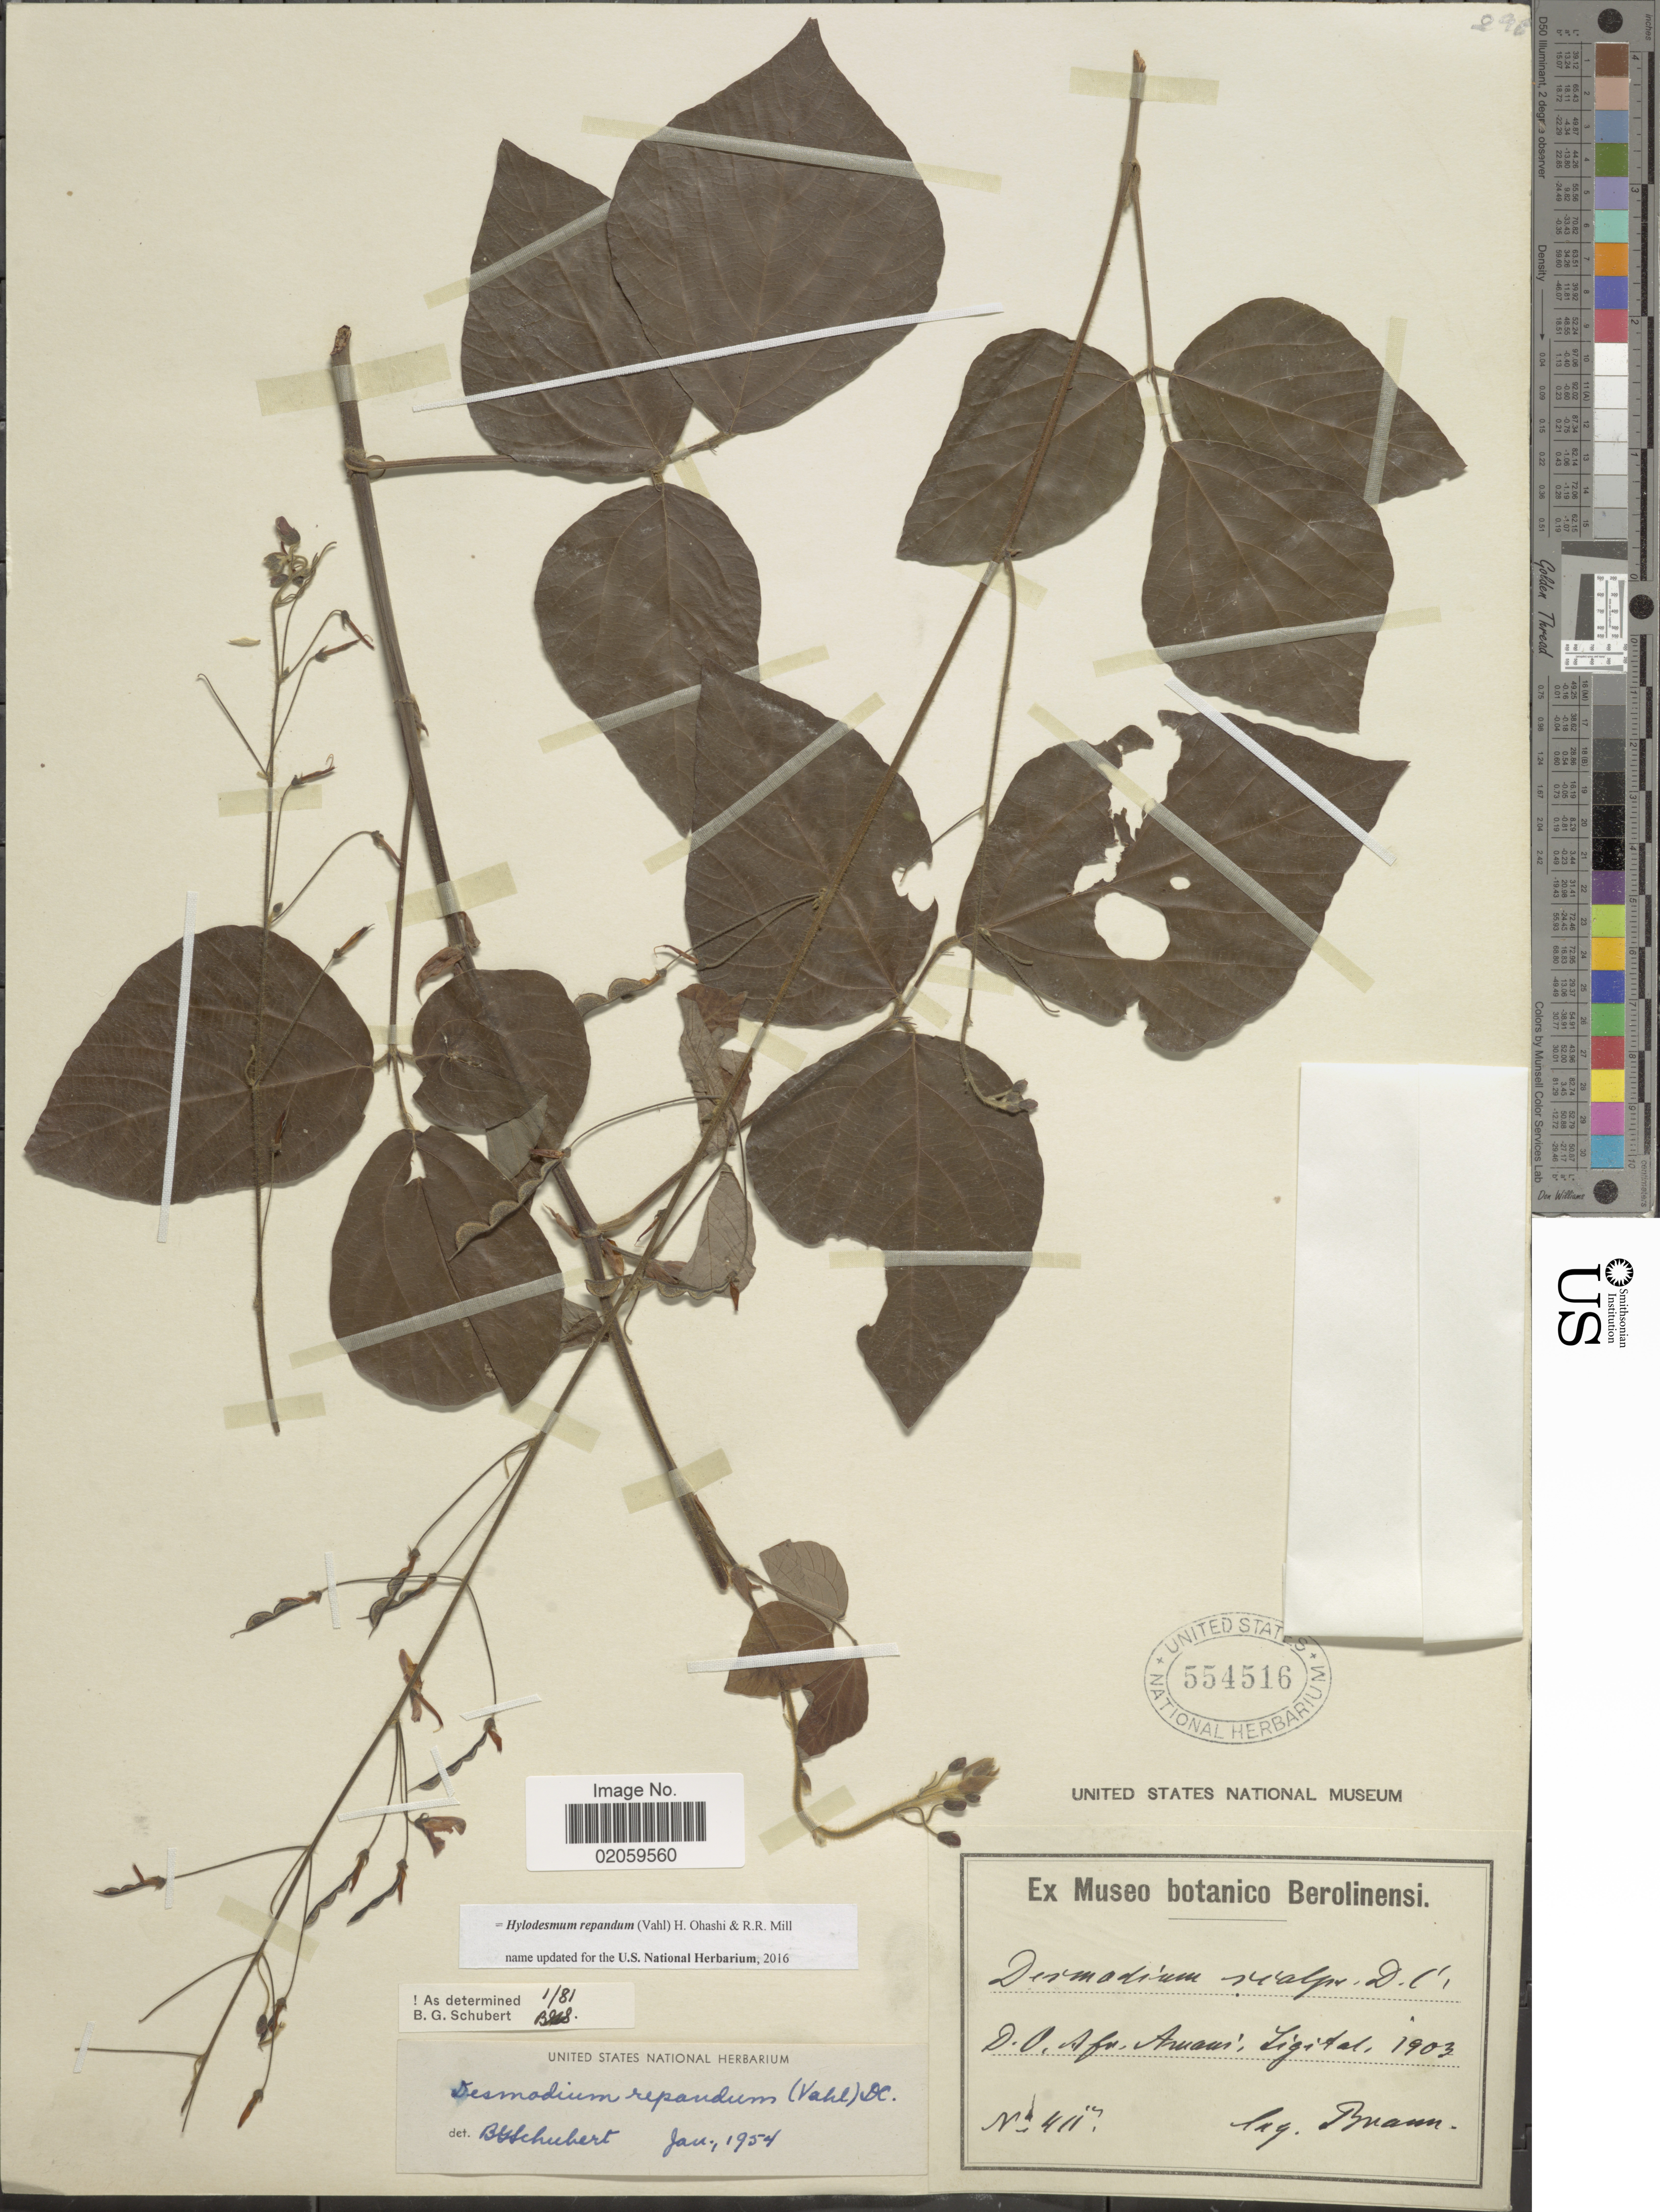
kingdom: Plantae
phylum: Tracheophyta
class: Magnoliopsida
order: Fabales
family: Fabaceae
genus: Hylodesmum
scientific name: Hylodesmum repandum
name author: (Vahl) H. Ohashi & R.R. Mill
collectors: Braun, --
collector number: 411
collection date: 1903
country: Tanzania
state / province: Tanga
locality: D.O. Afr., Amani, Ligital [interpreted]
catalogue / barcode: US 554516